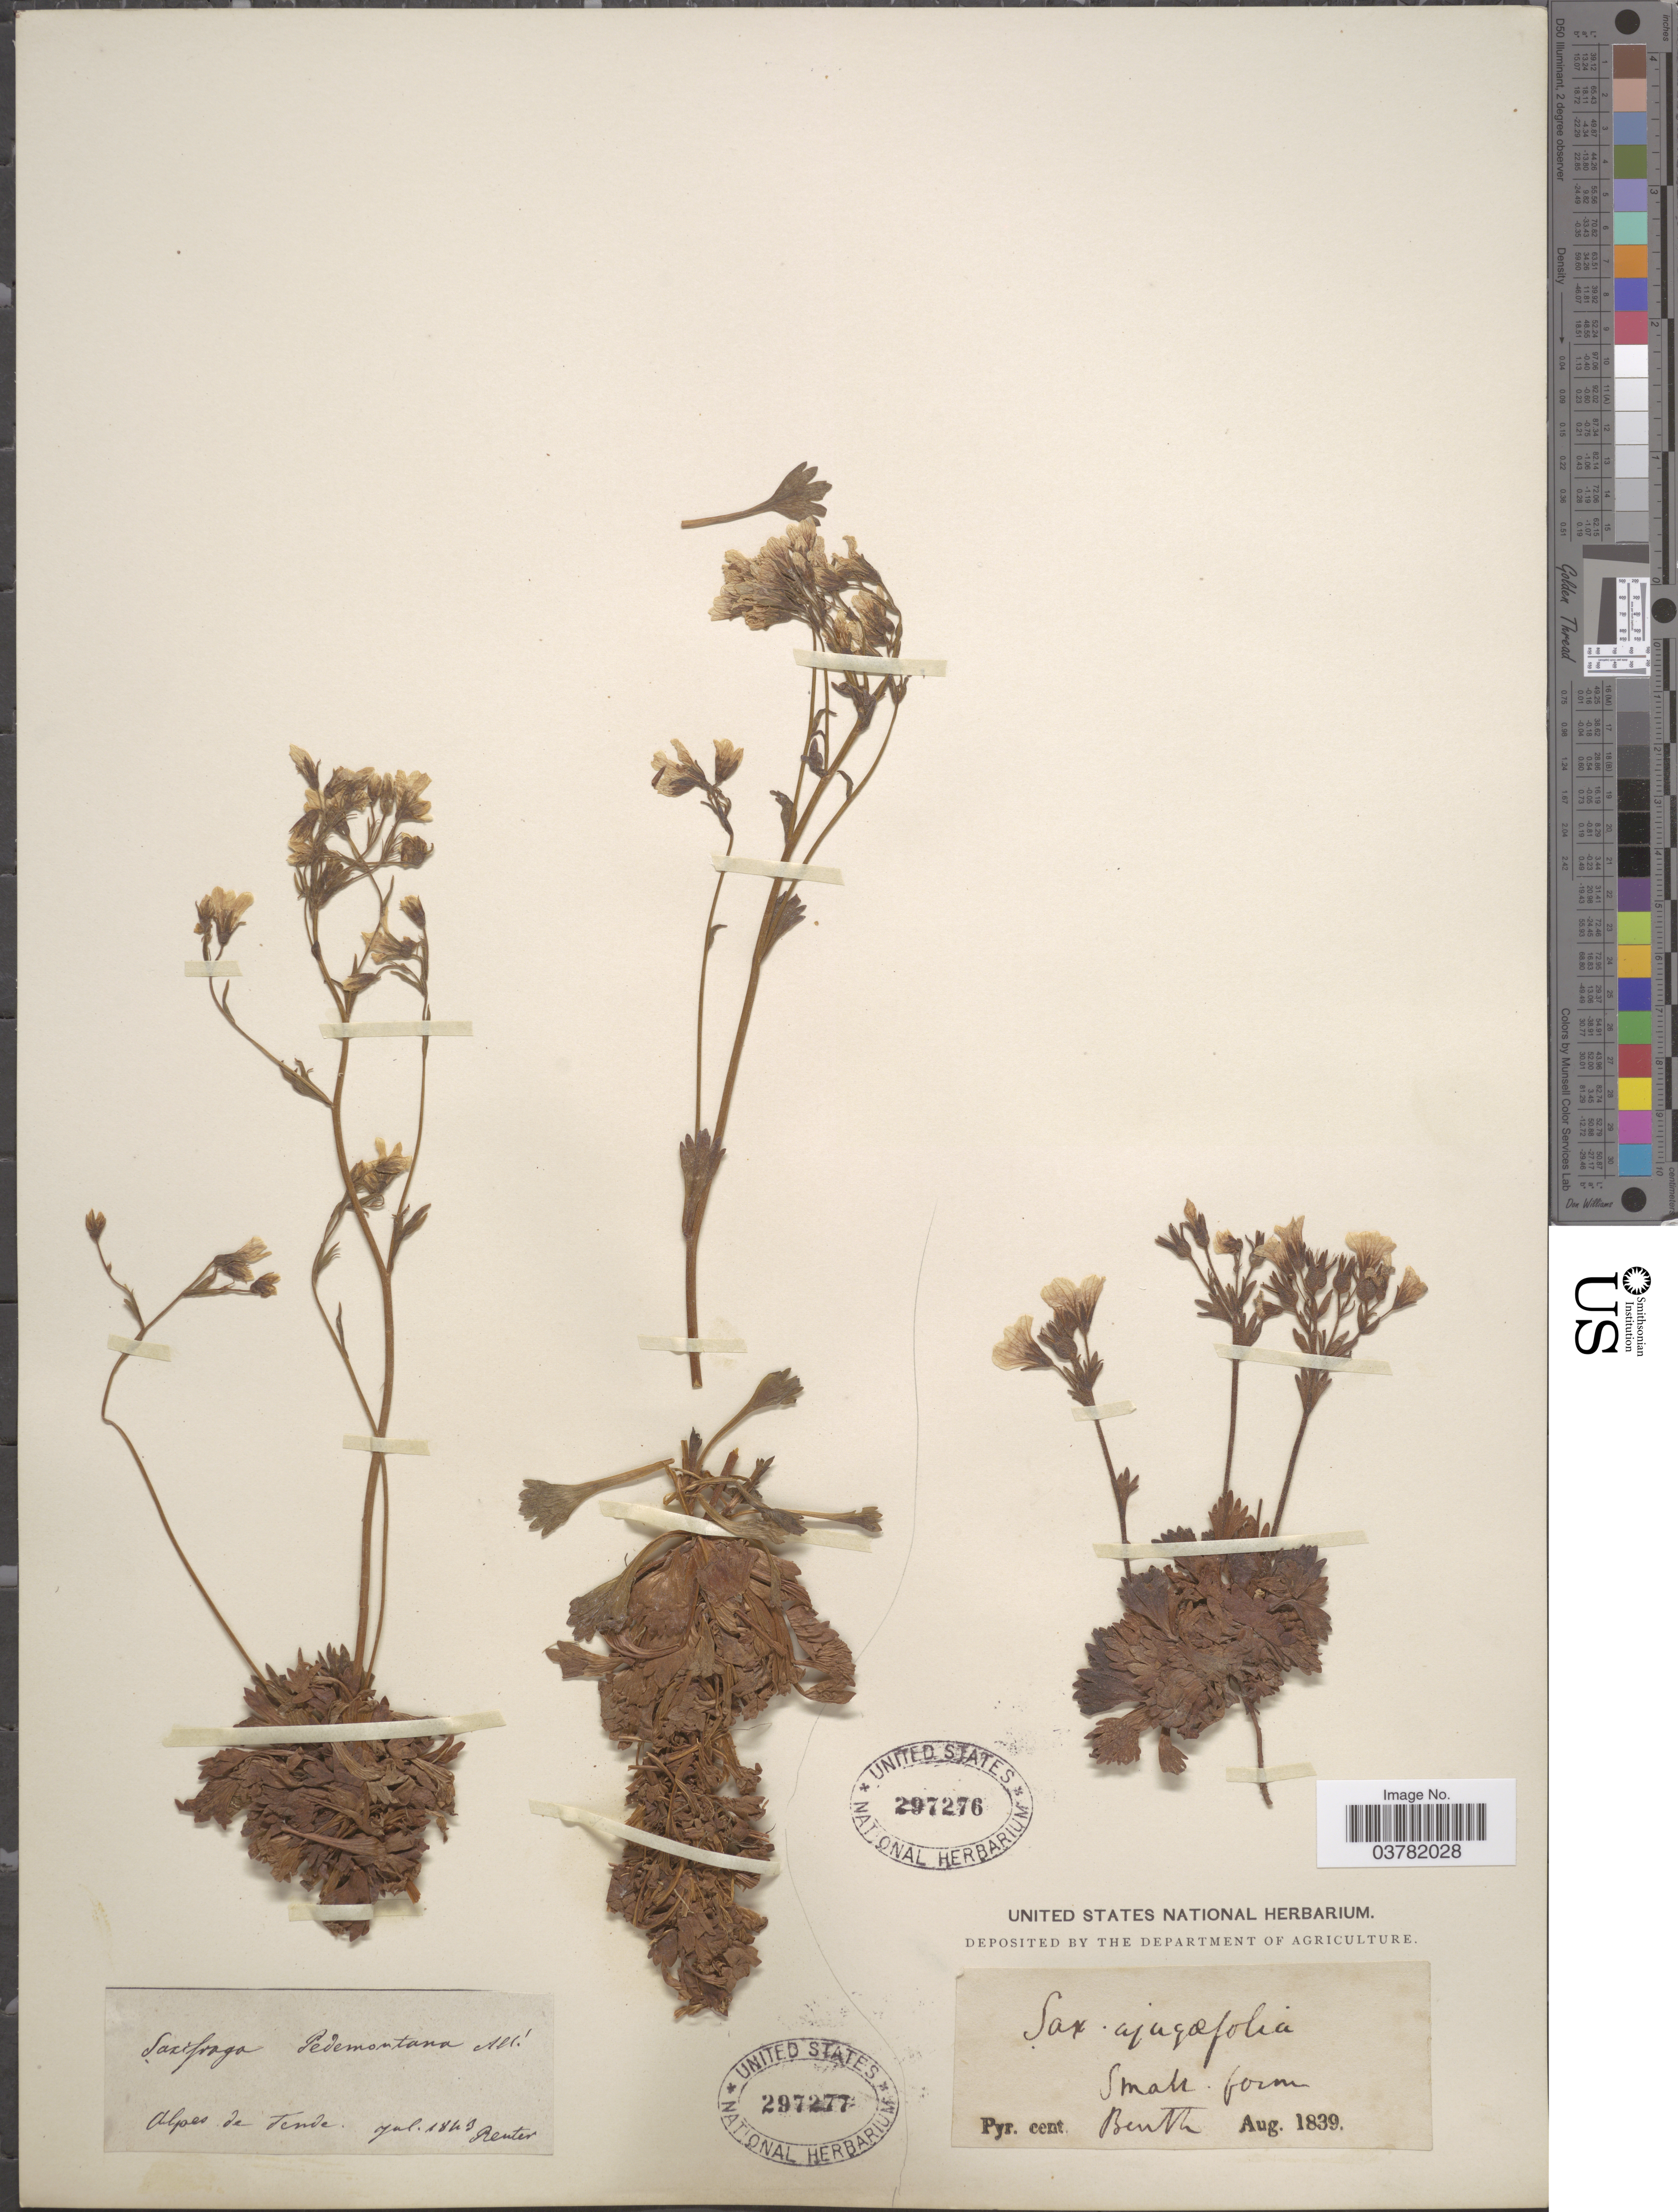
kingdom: Plantae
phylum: Tracheophyta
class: Magnoliopsida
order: Saxifragales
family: Saxifragaceae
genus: Saxifraga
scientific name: Saxifraga ajugifolia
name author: Wahlenb.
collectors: -. Reuter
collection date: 1843-07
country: France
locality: Alpes de Tende.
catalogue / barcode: US 297277-2